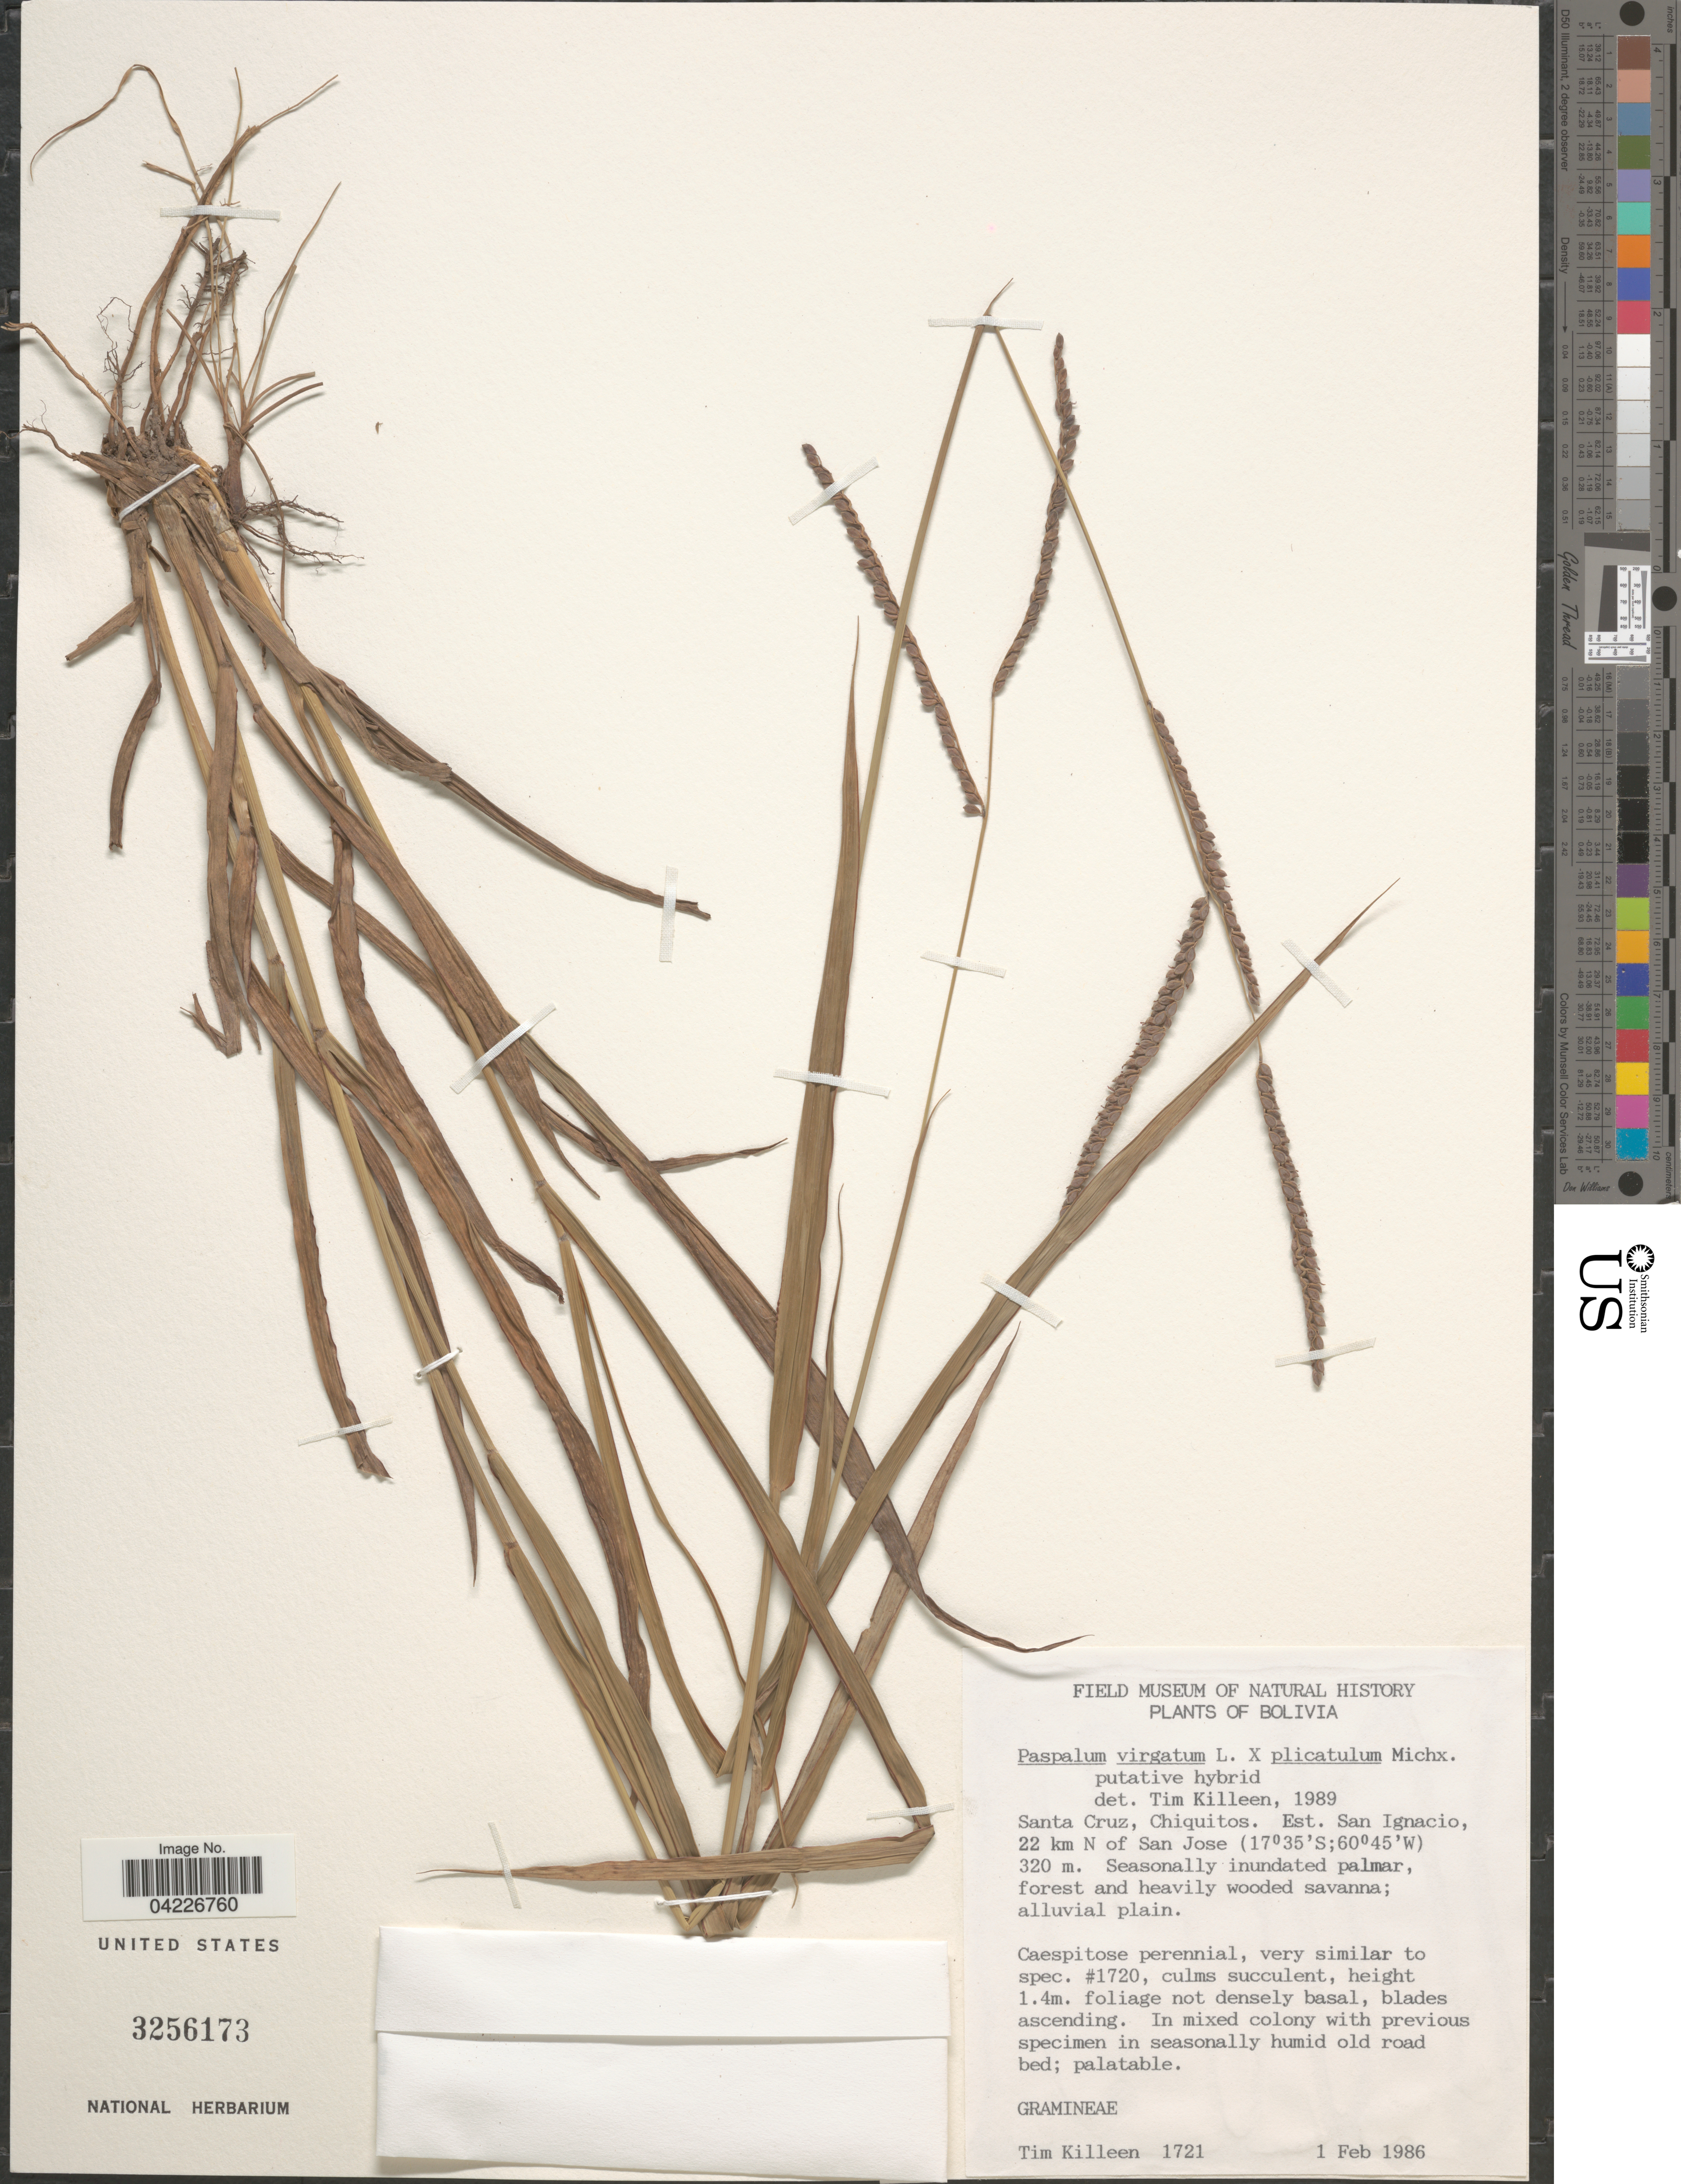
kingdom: Plantae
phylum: Tracheophyta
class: Liliopsida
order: Poales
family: Poaceae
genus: Paspalum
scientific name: Paspalum virgatum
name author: L.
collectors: T. J. Killeen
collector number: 1721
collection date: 1986-02-01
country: Bolivia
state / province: Santa Cruz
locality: Santa Cruz, Chiquitos. Est. San Ignacio, 22 km N of San José.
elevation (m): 320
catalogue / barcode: US 3256173